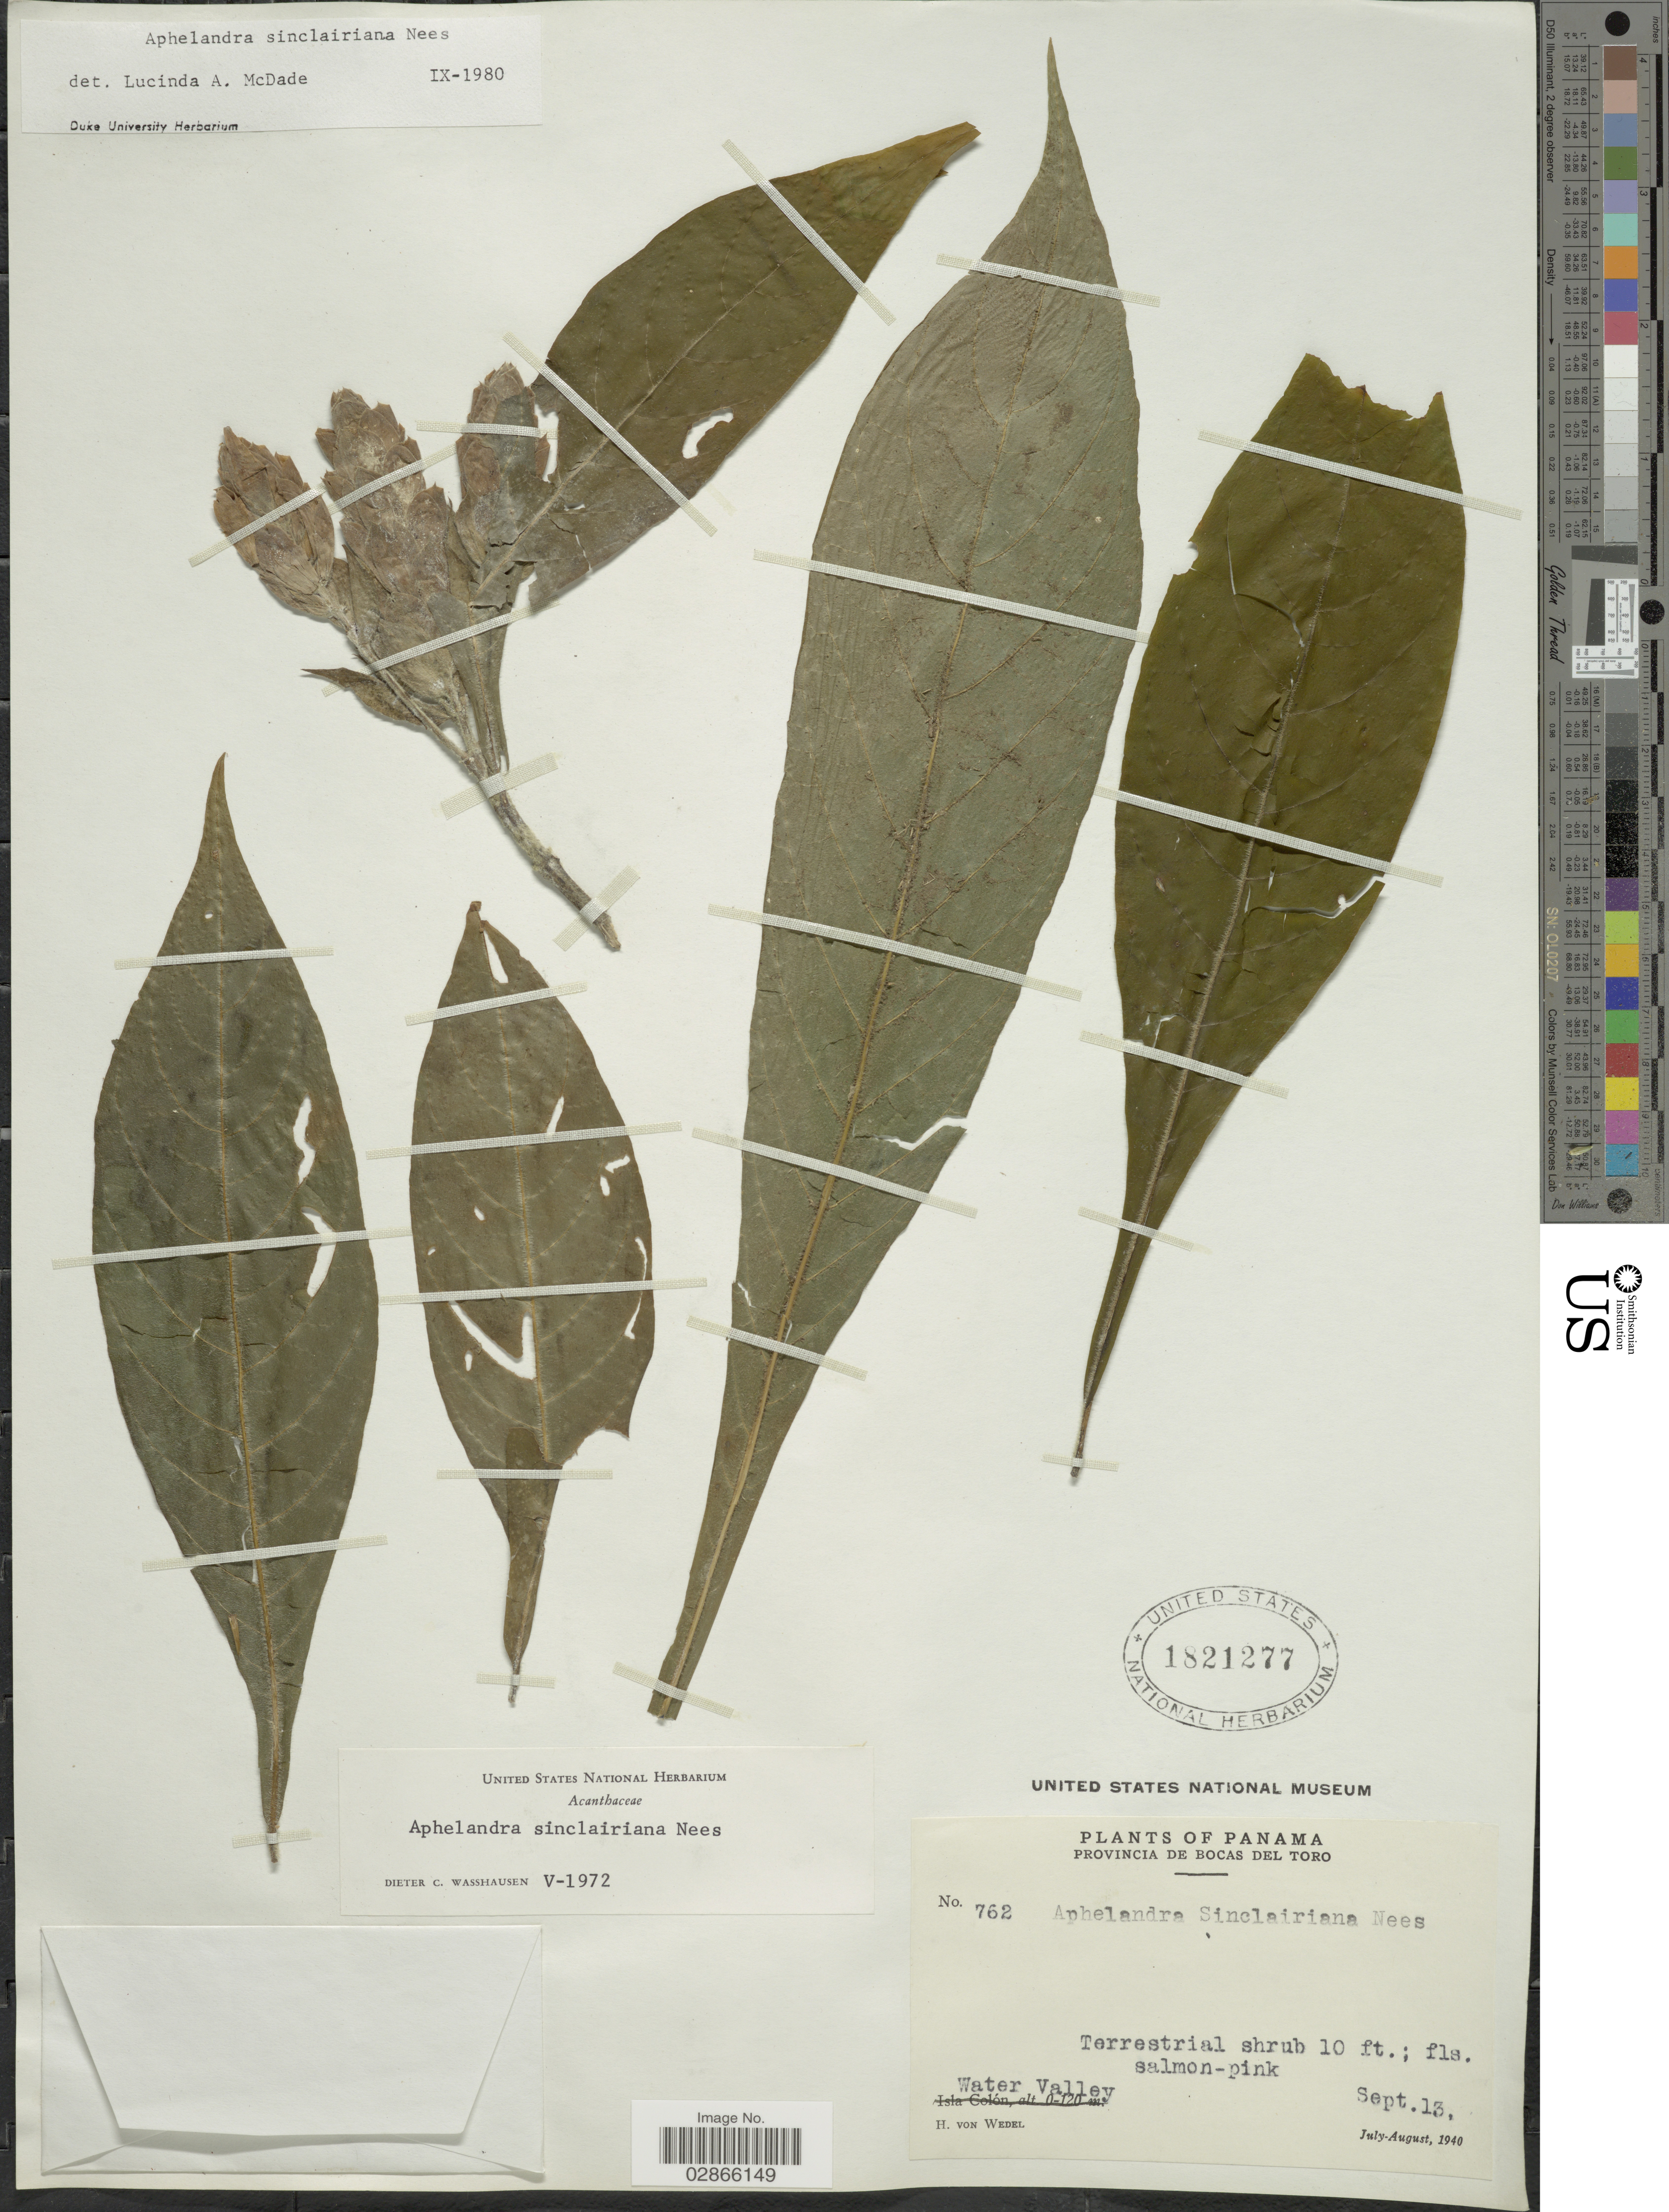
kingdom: Plantae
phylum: Tracheophyta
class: Magnoliopsida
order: Lamiales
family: Acanthaceae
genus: Aphelandra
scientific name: Aphelandra sinclairiana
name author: Nees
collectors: H. von Wedel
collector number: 762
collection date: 1940-09-13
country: Panama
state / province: Bocas del Toro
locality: Water Valley.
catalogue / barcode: US 1821277